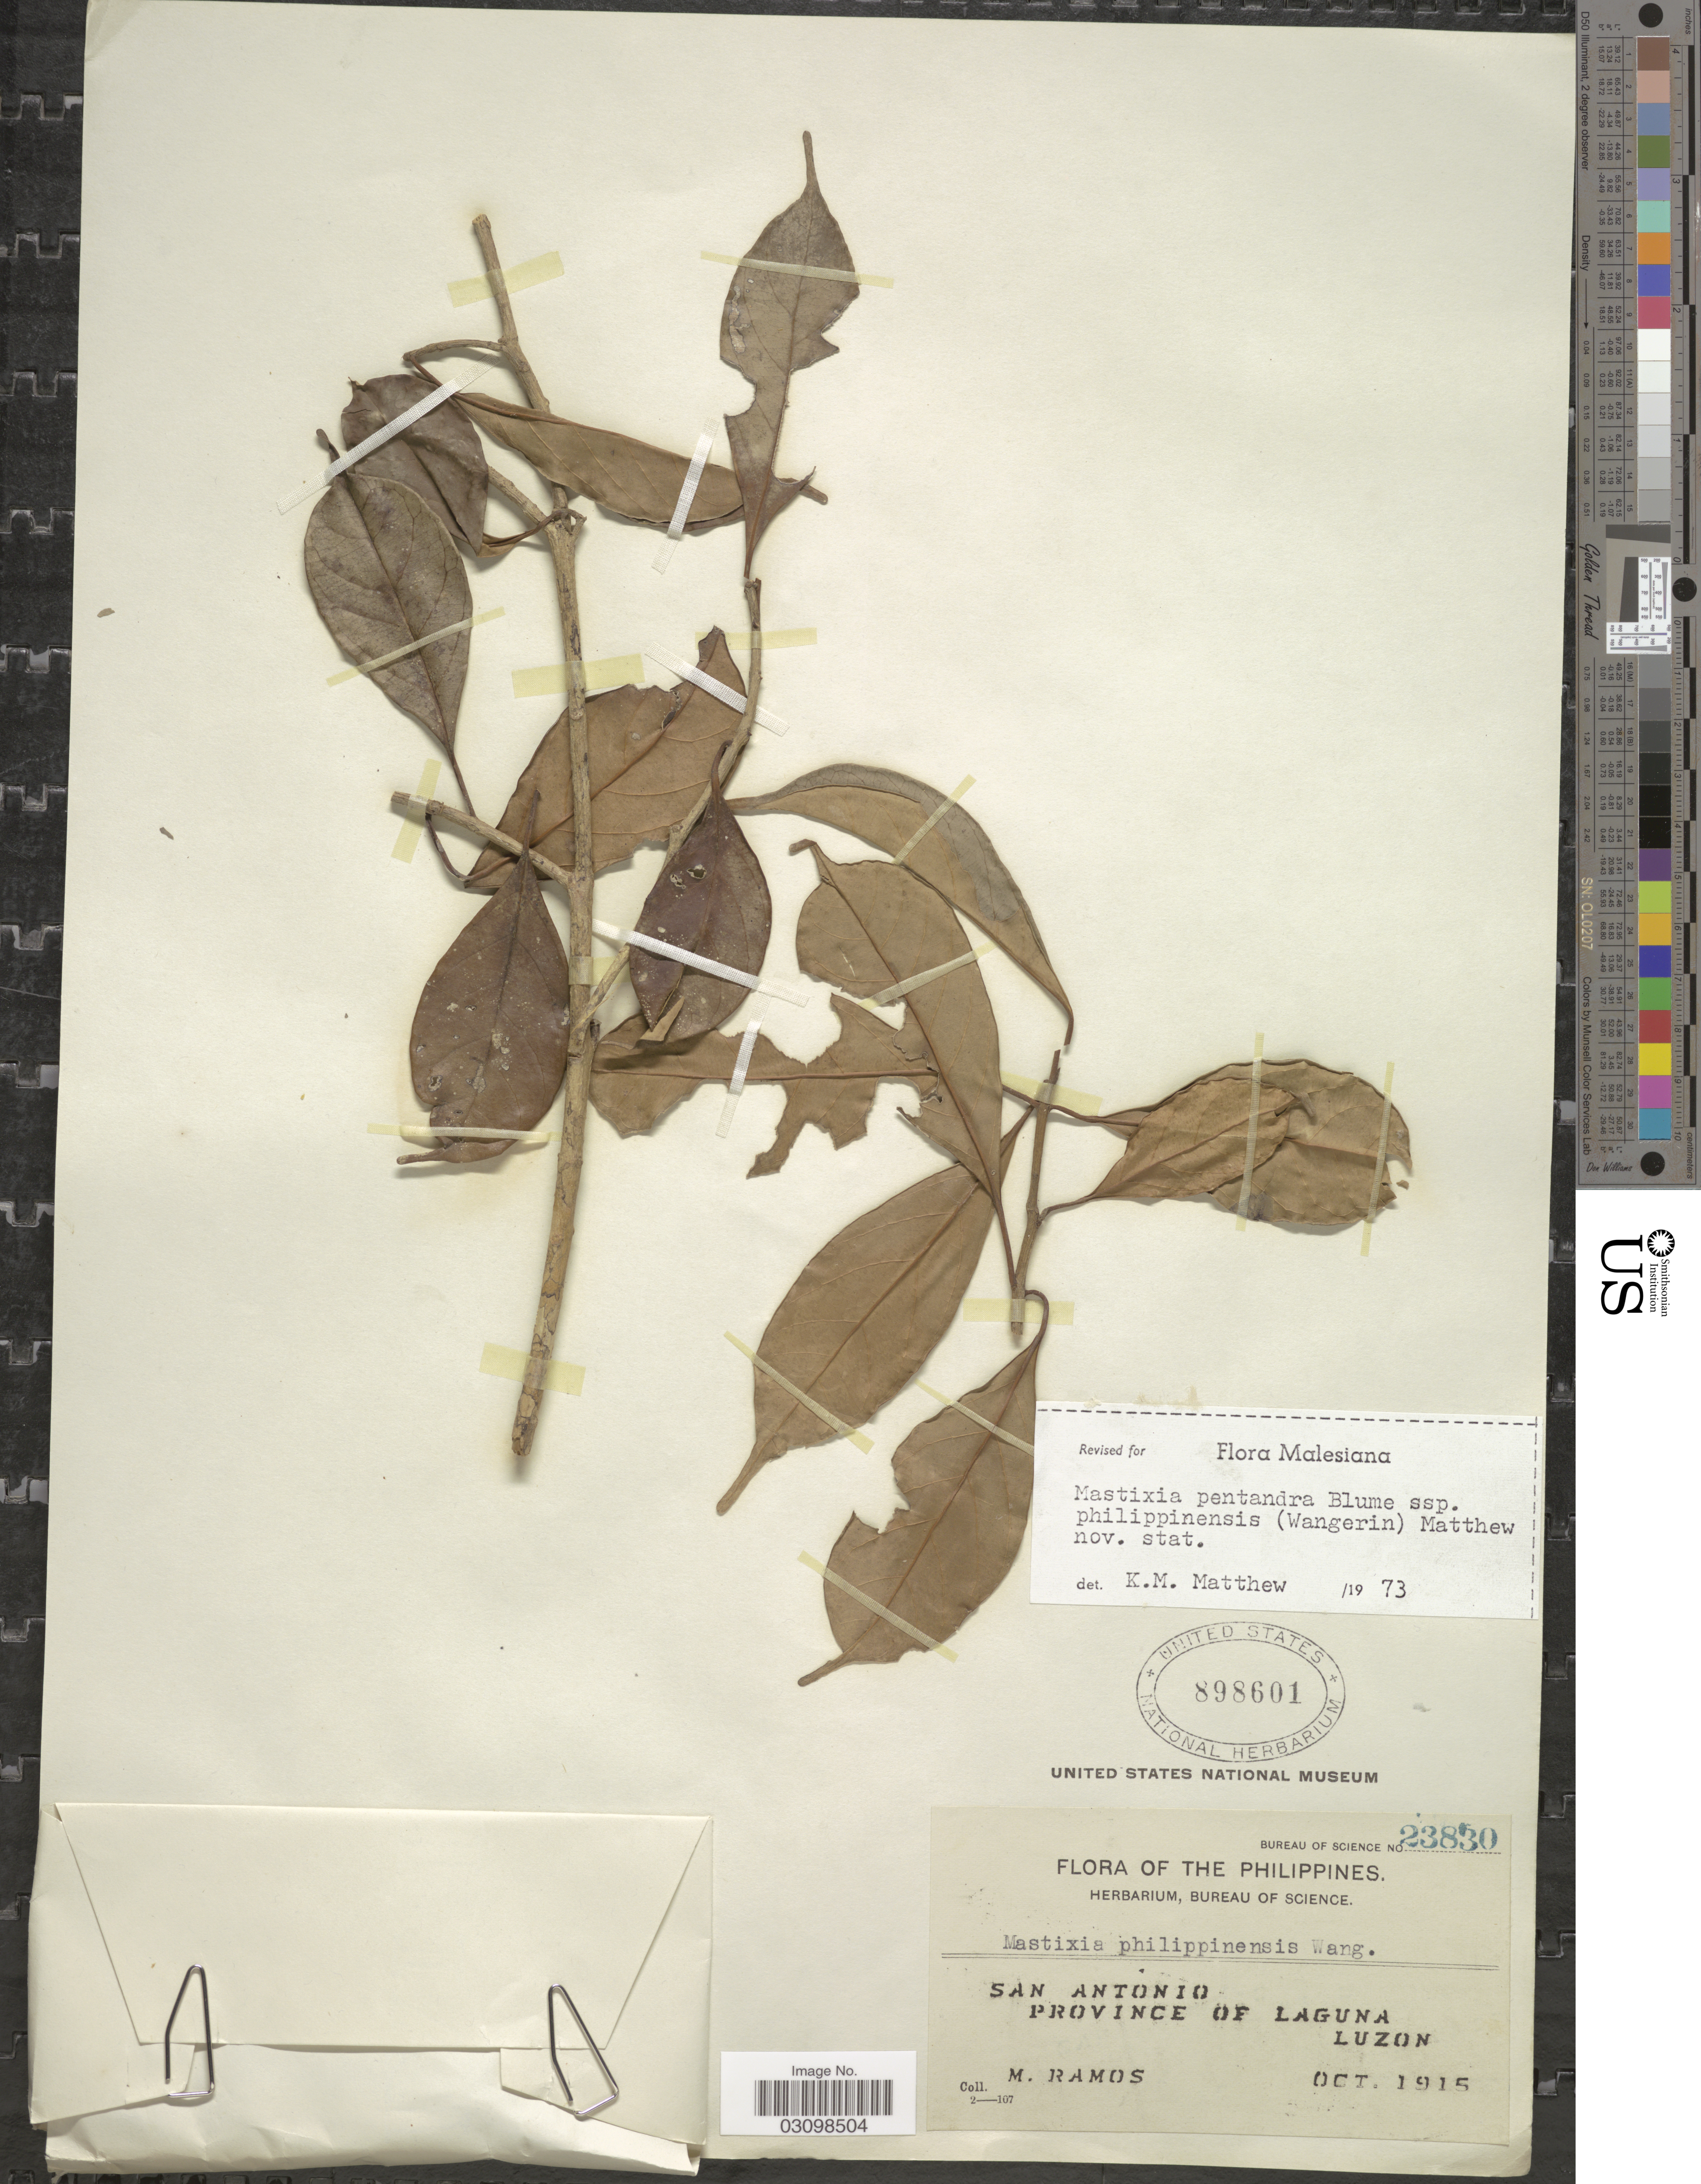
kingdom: Plantae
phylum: Tracheophyta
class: Magnoliopsida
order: Cornales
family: Nyssaceae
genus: Mastixia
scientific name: Mastixia pentandra subsp. philippinensis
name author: Wangerin & K.M. Matthew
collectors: M. Ramos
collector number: Bureau of science 23830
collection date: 1915-10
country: Philippines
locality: San Antonio, province of Laguna, Luzon.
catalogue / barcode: US 898601